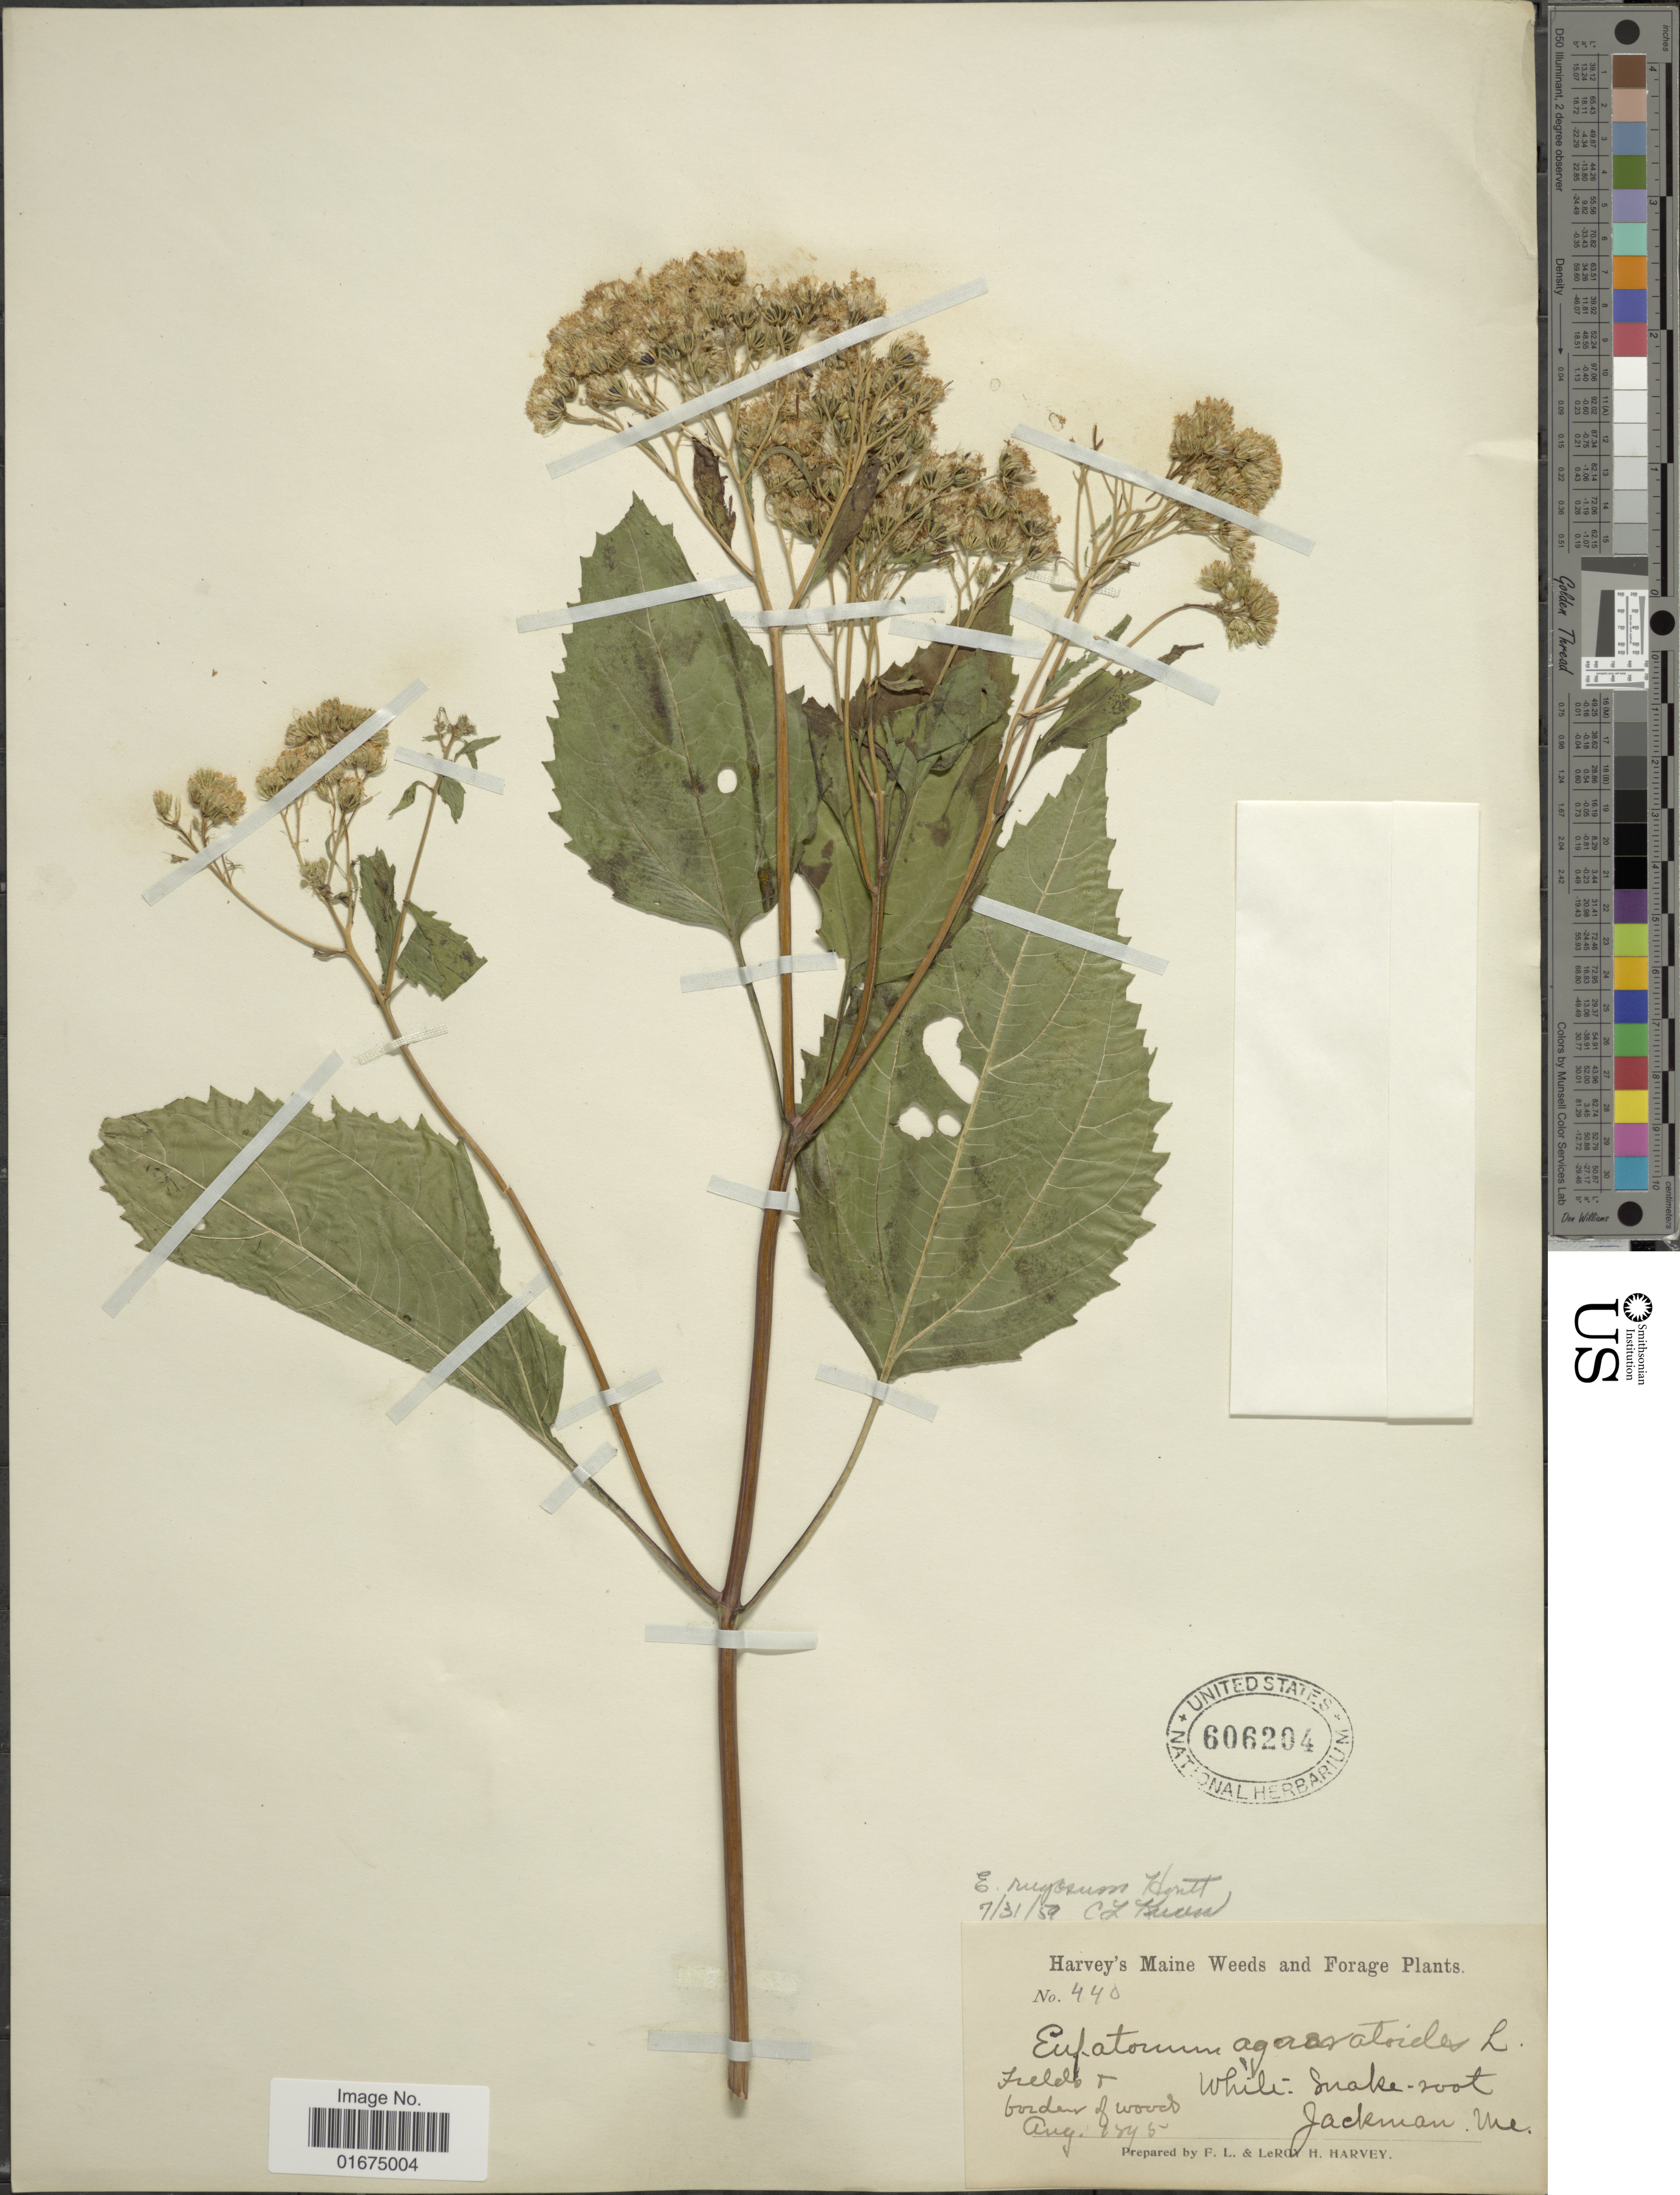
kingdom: Plantae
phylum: Tracheophyta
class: Magnoliopsida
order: Asterales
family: Asteraceae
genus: Ageratina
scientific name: Ageratina altissima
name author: (L.) R.M. King & H. Rob.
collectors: F. L. Harvey & L. H. Harvey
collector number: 440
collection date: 1845-08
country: United States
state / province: Maine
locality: Fields of border of woods, White Snake root, Jackman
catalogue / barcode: US 606204